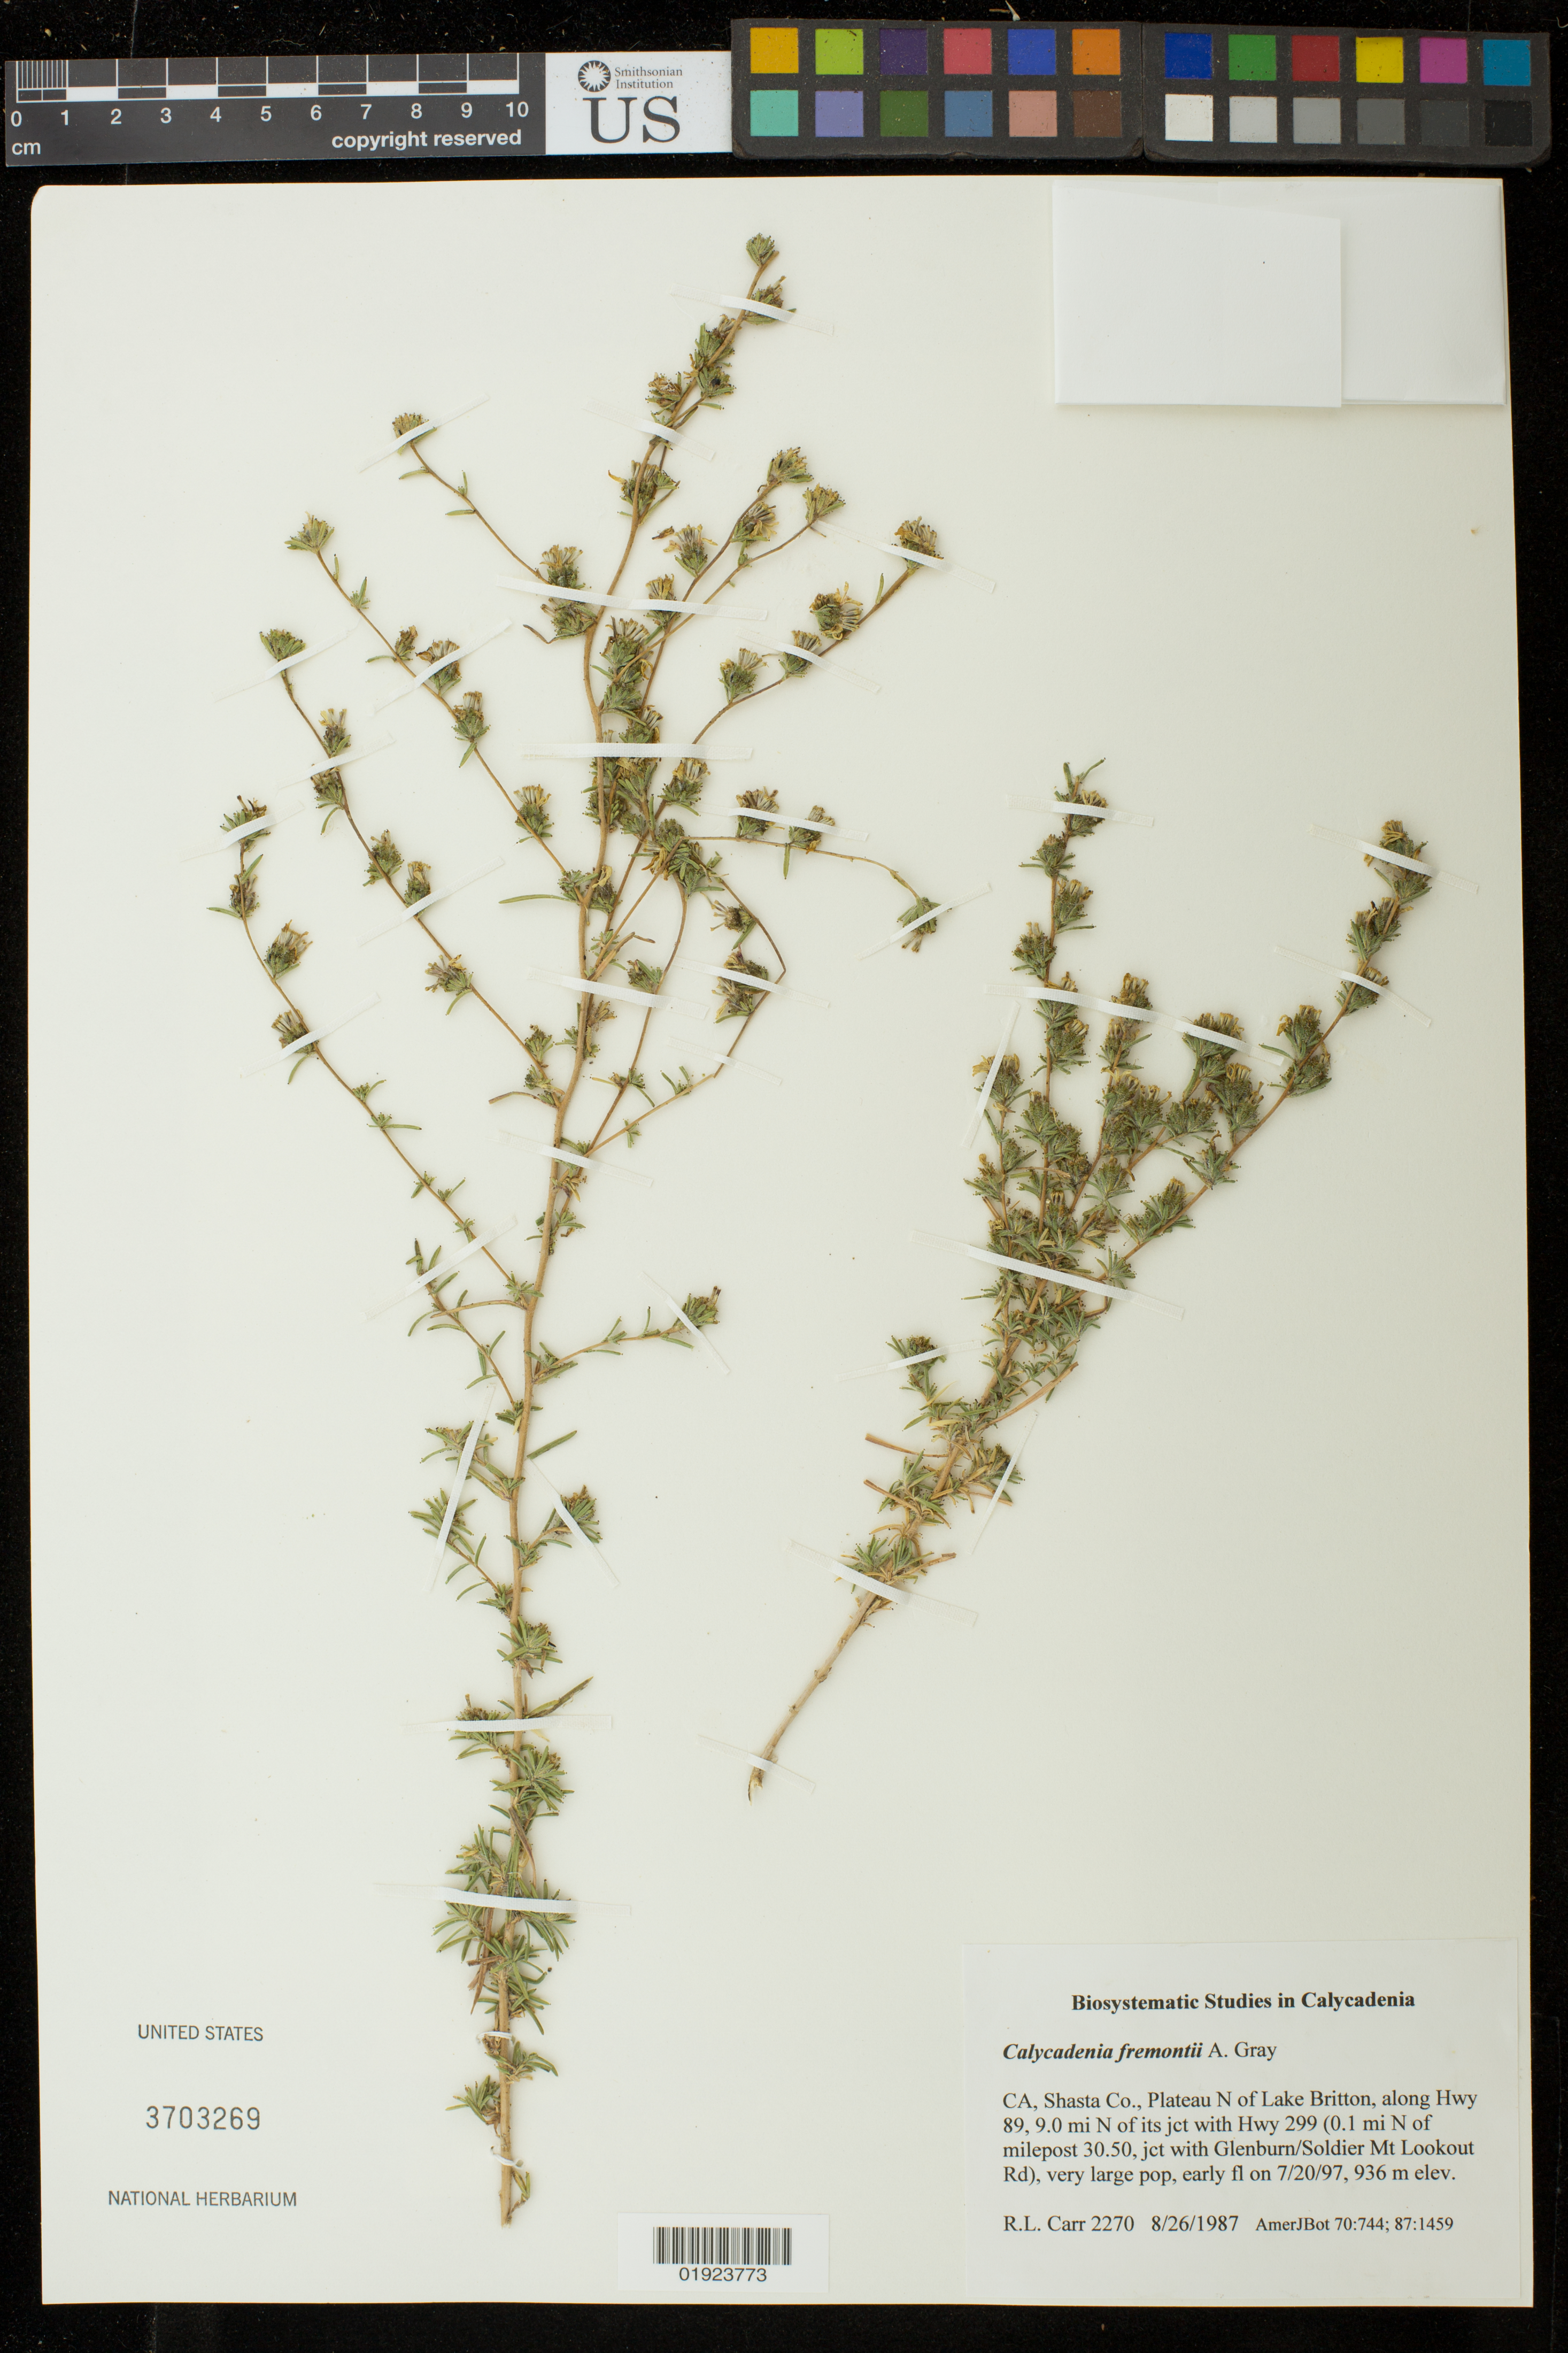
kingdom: Plantae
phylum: Tracheophyta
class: Magnoliopsida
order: Asterales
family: Asteraceae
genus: Calycadenia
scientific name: Calycadenia fremontii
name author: A. Gray in Emory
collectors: R. Carr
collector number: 2270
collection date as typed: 8/26/1987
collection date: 1987-08-26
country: United States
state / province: California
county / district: Shasta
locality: Plateau N of Lake Britton, along Hwy 89, 9.0 mi N of its jct with Hwy 299 (0.1 mi N of milepost 30.50, jct with Glenburn/Soldier Mt Lookout Rd)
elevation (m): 936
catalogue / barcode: US 3703269